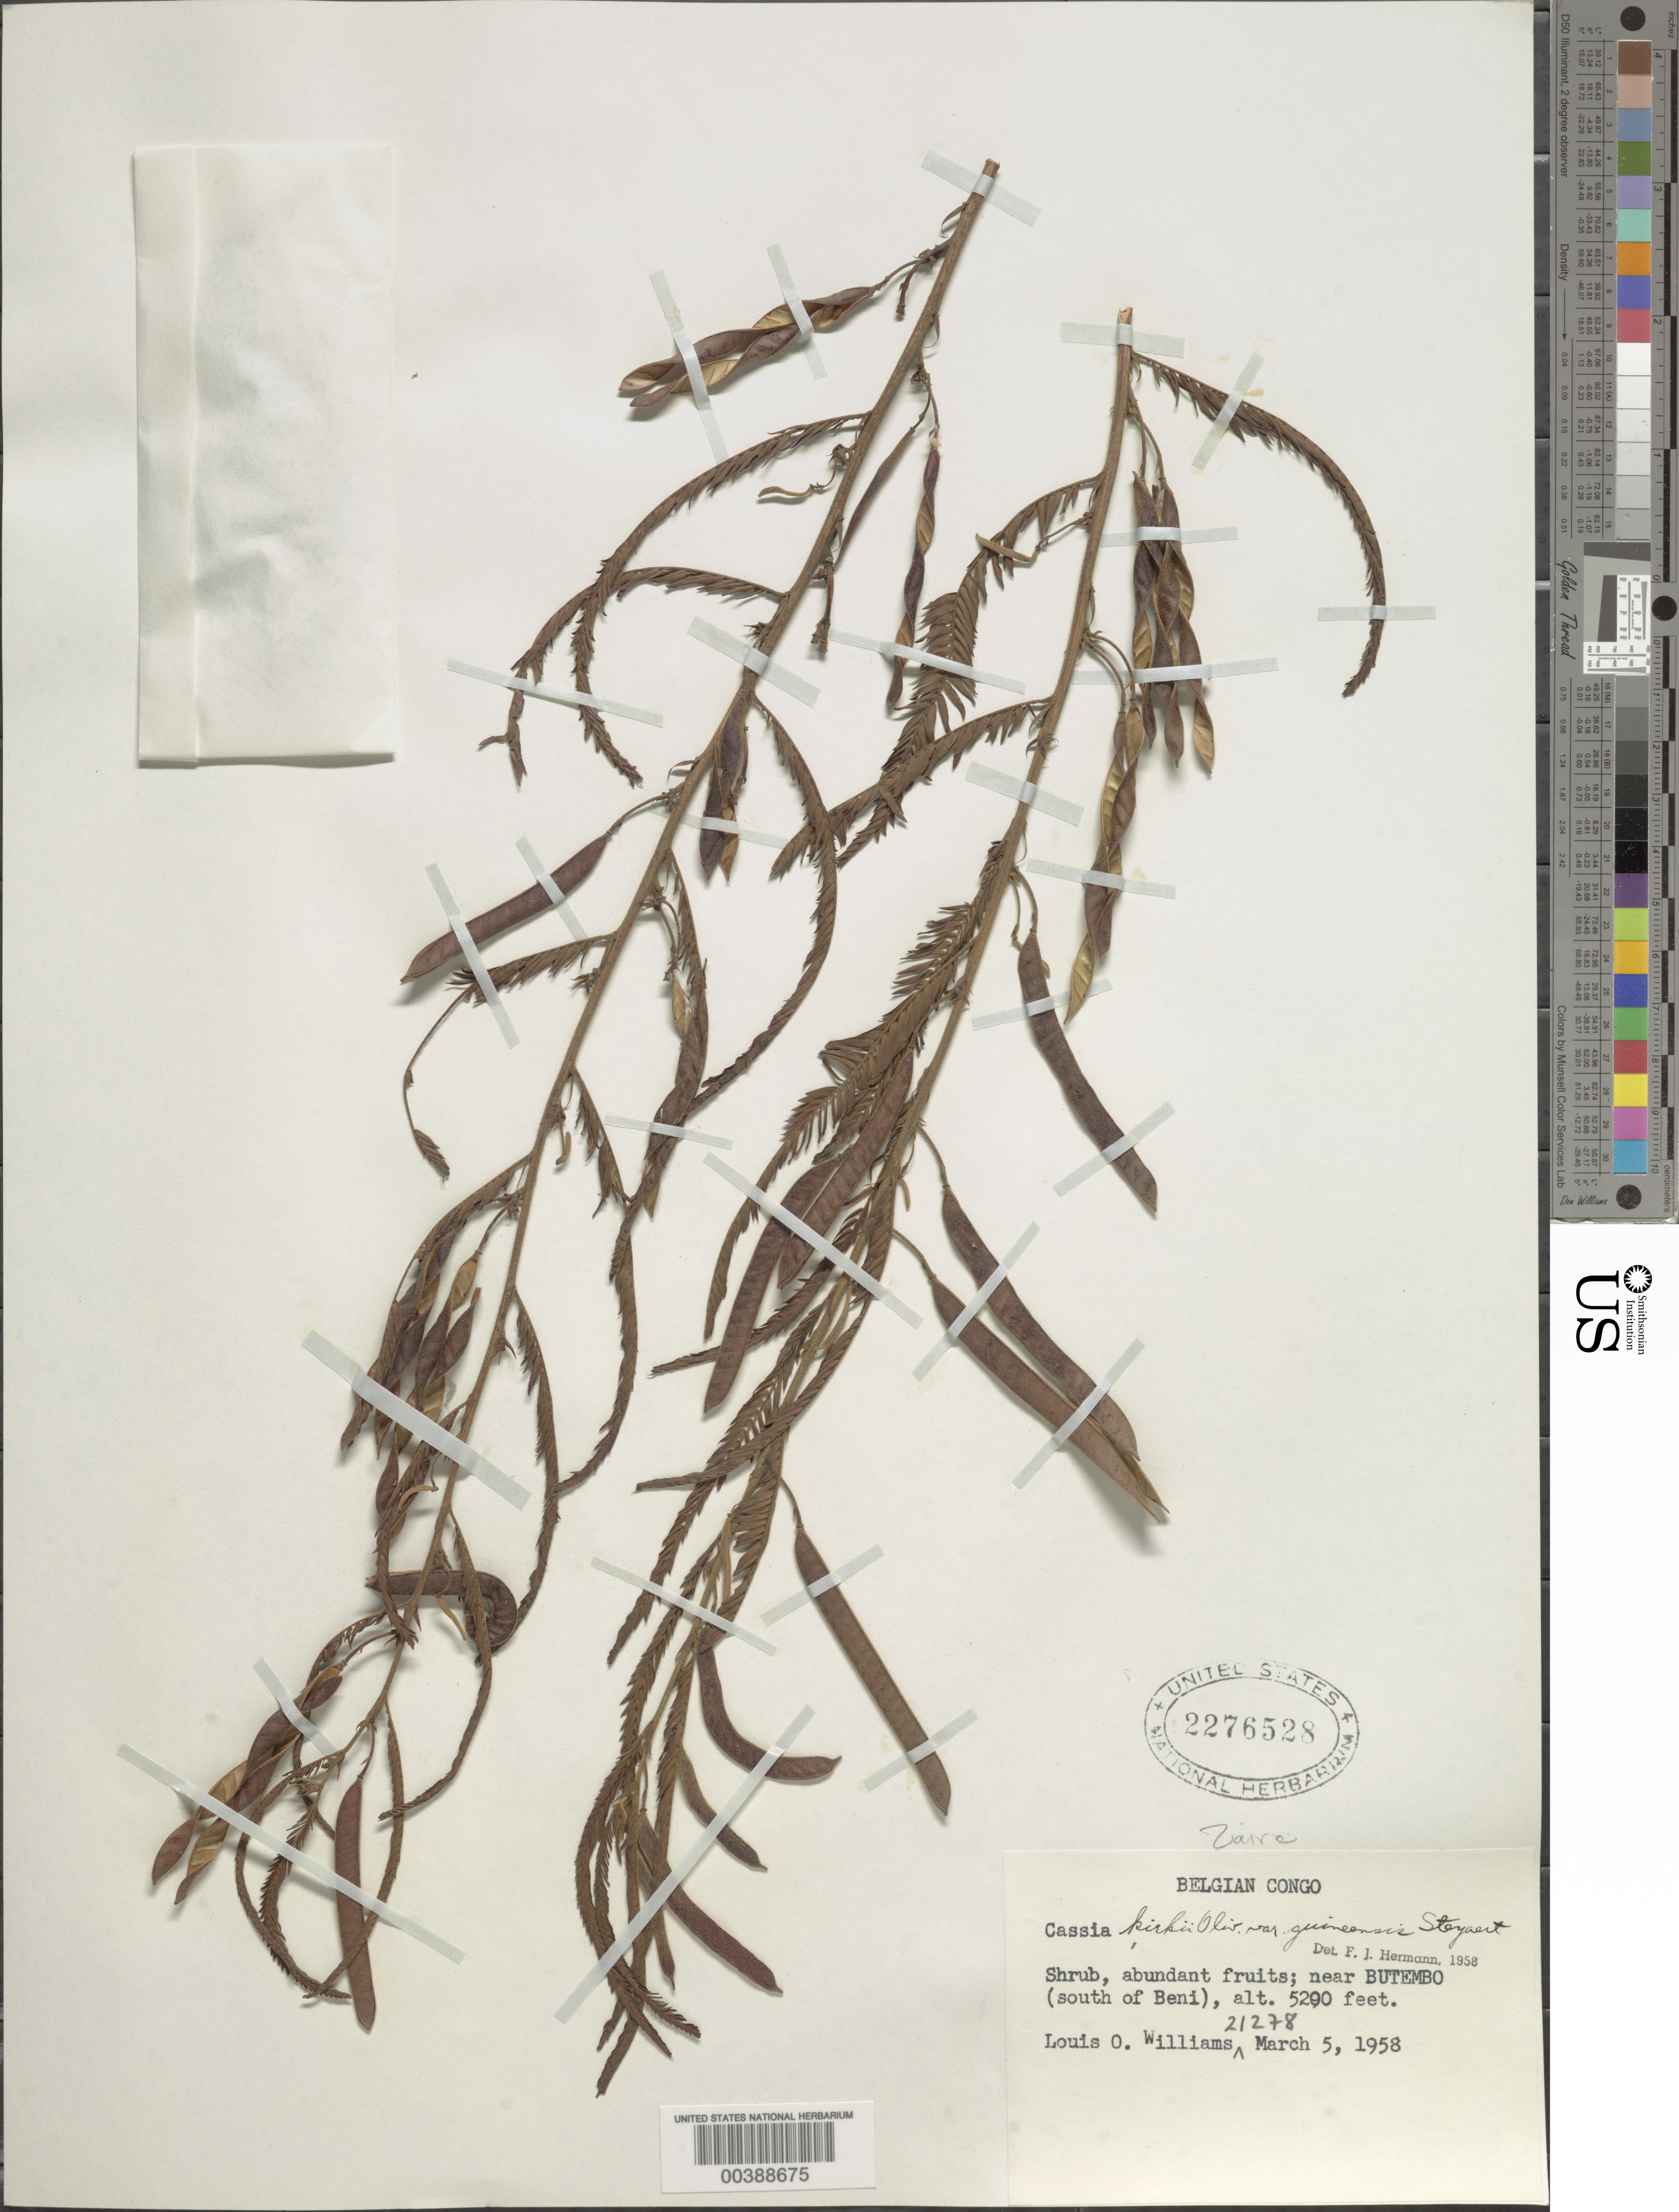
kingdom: Plantae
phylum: Tracheophyta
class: Magnoliopsida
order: Fabales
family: Fabaceae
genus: Chamaecrista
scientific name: Chamaecrista kirkii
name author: (Oliv.) Standl.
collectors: L. O. Williams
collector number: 21278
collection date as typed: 05 Mar 1958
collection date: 1958-03-05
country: Congo, Democratic Republic of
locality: Near butembo, s of beni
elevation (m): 1585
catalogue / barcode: US 2276528